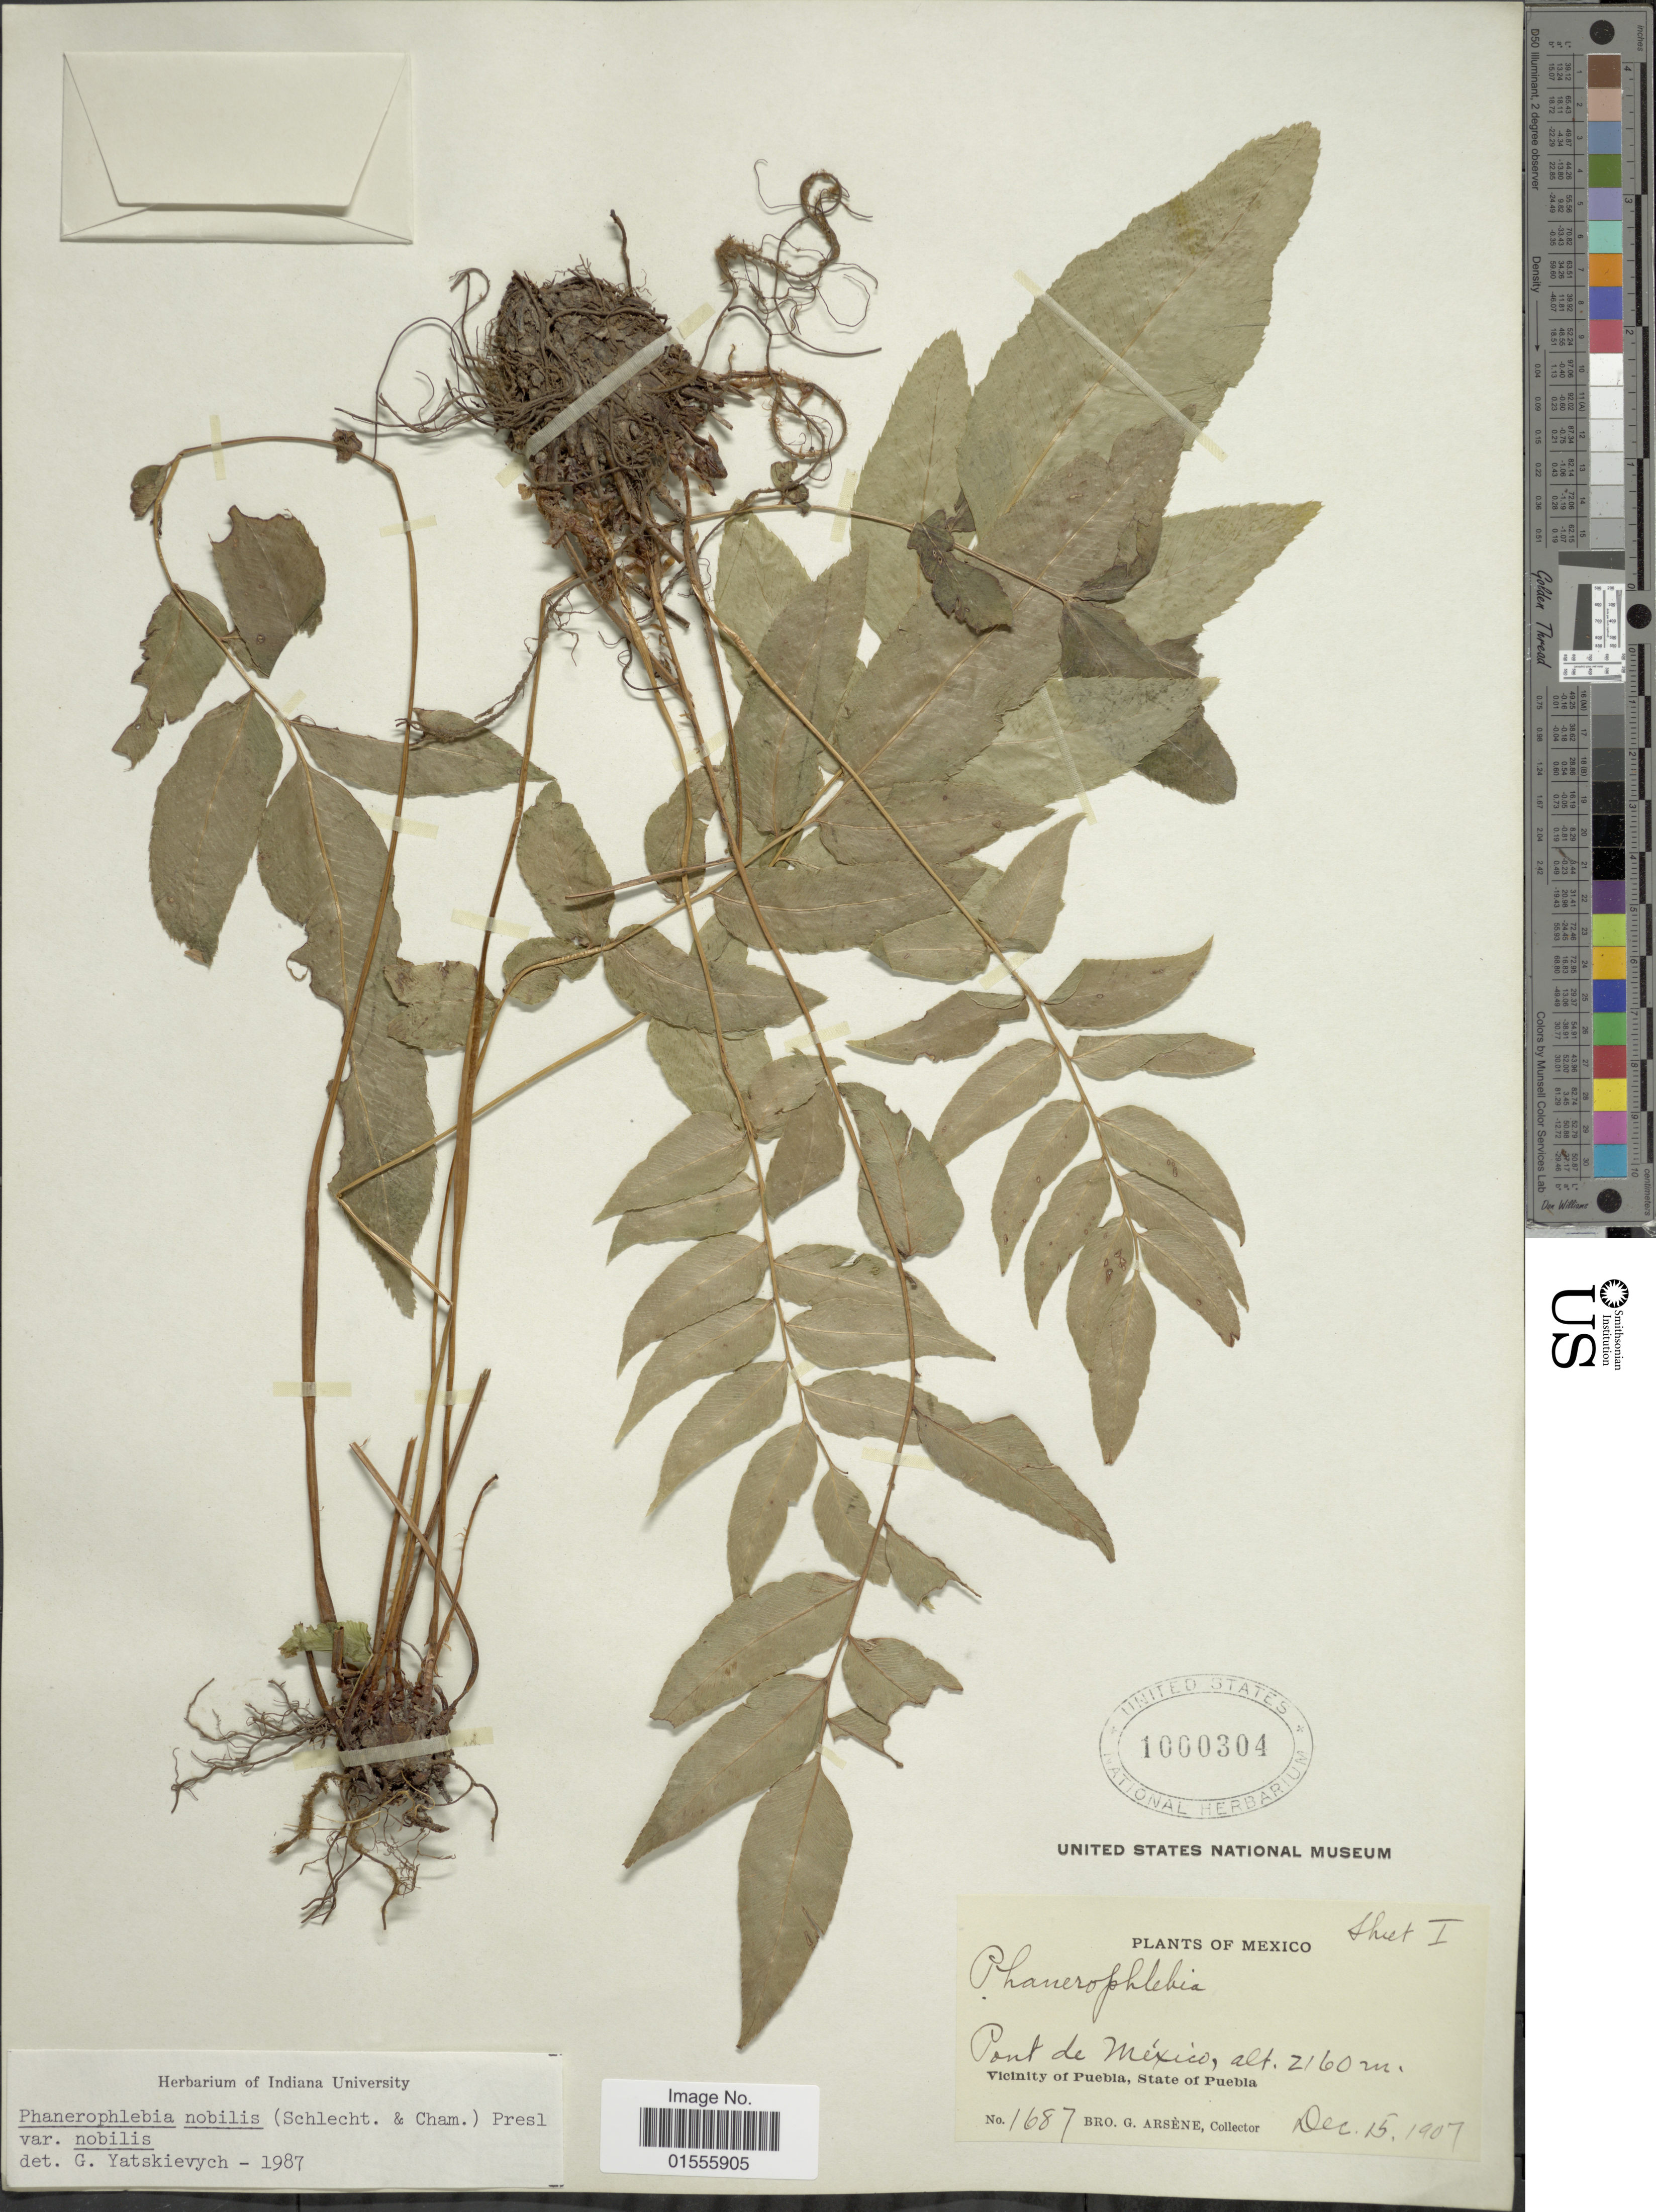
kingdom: Plantae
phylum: Tracheophyta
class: Polypodiopsida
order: Polypodiales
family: Dryopteridaceae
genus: Phanerophlebia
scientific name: Phanerophlebia nobilis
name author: (Schltdl. & Cham.) C. Presl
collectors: Bro. G. Arsène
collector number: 1687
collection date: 1907-12-15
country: Mexico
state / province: Puebla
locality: Pont de México, Vicinity of Puebla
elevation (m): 2160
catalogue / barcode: US 1000304